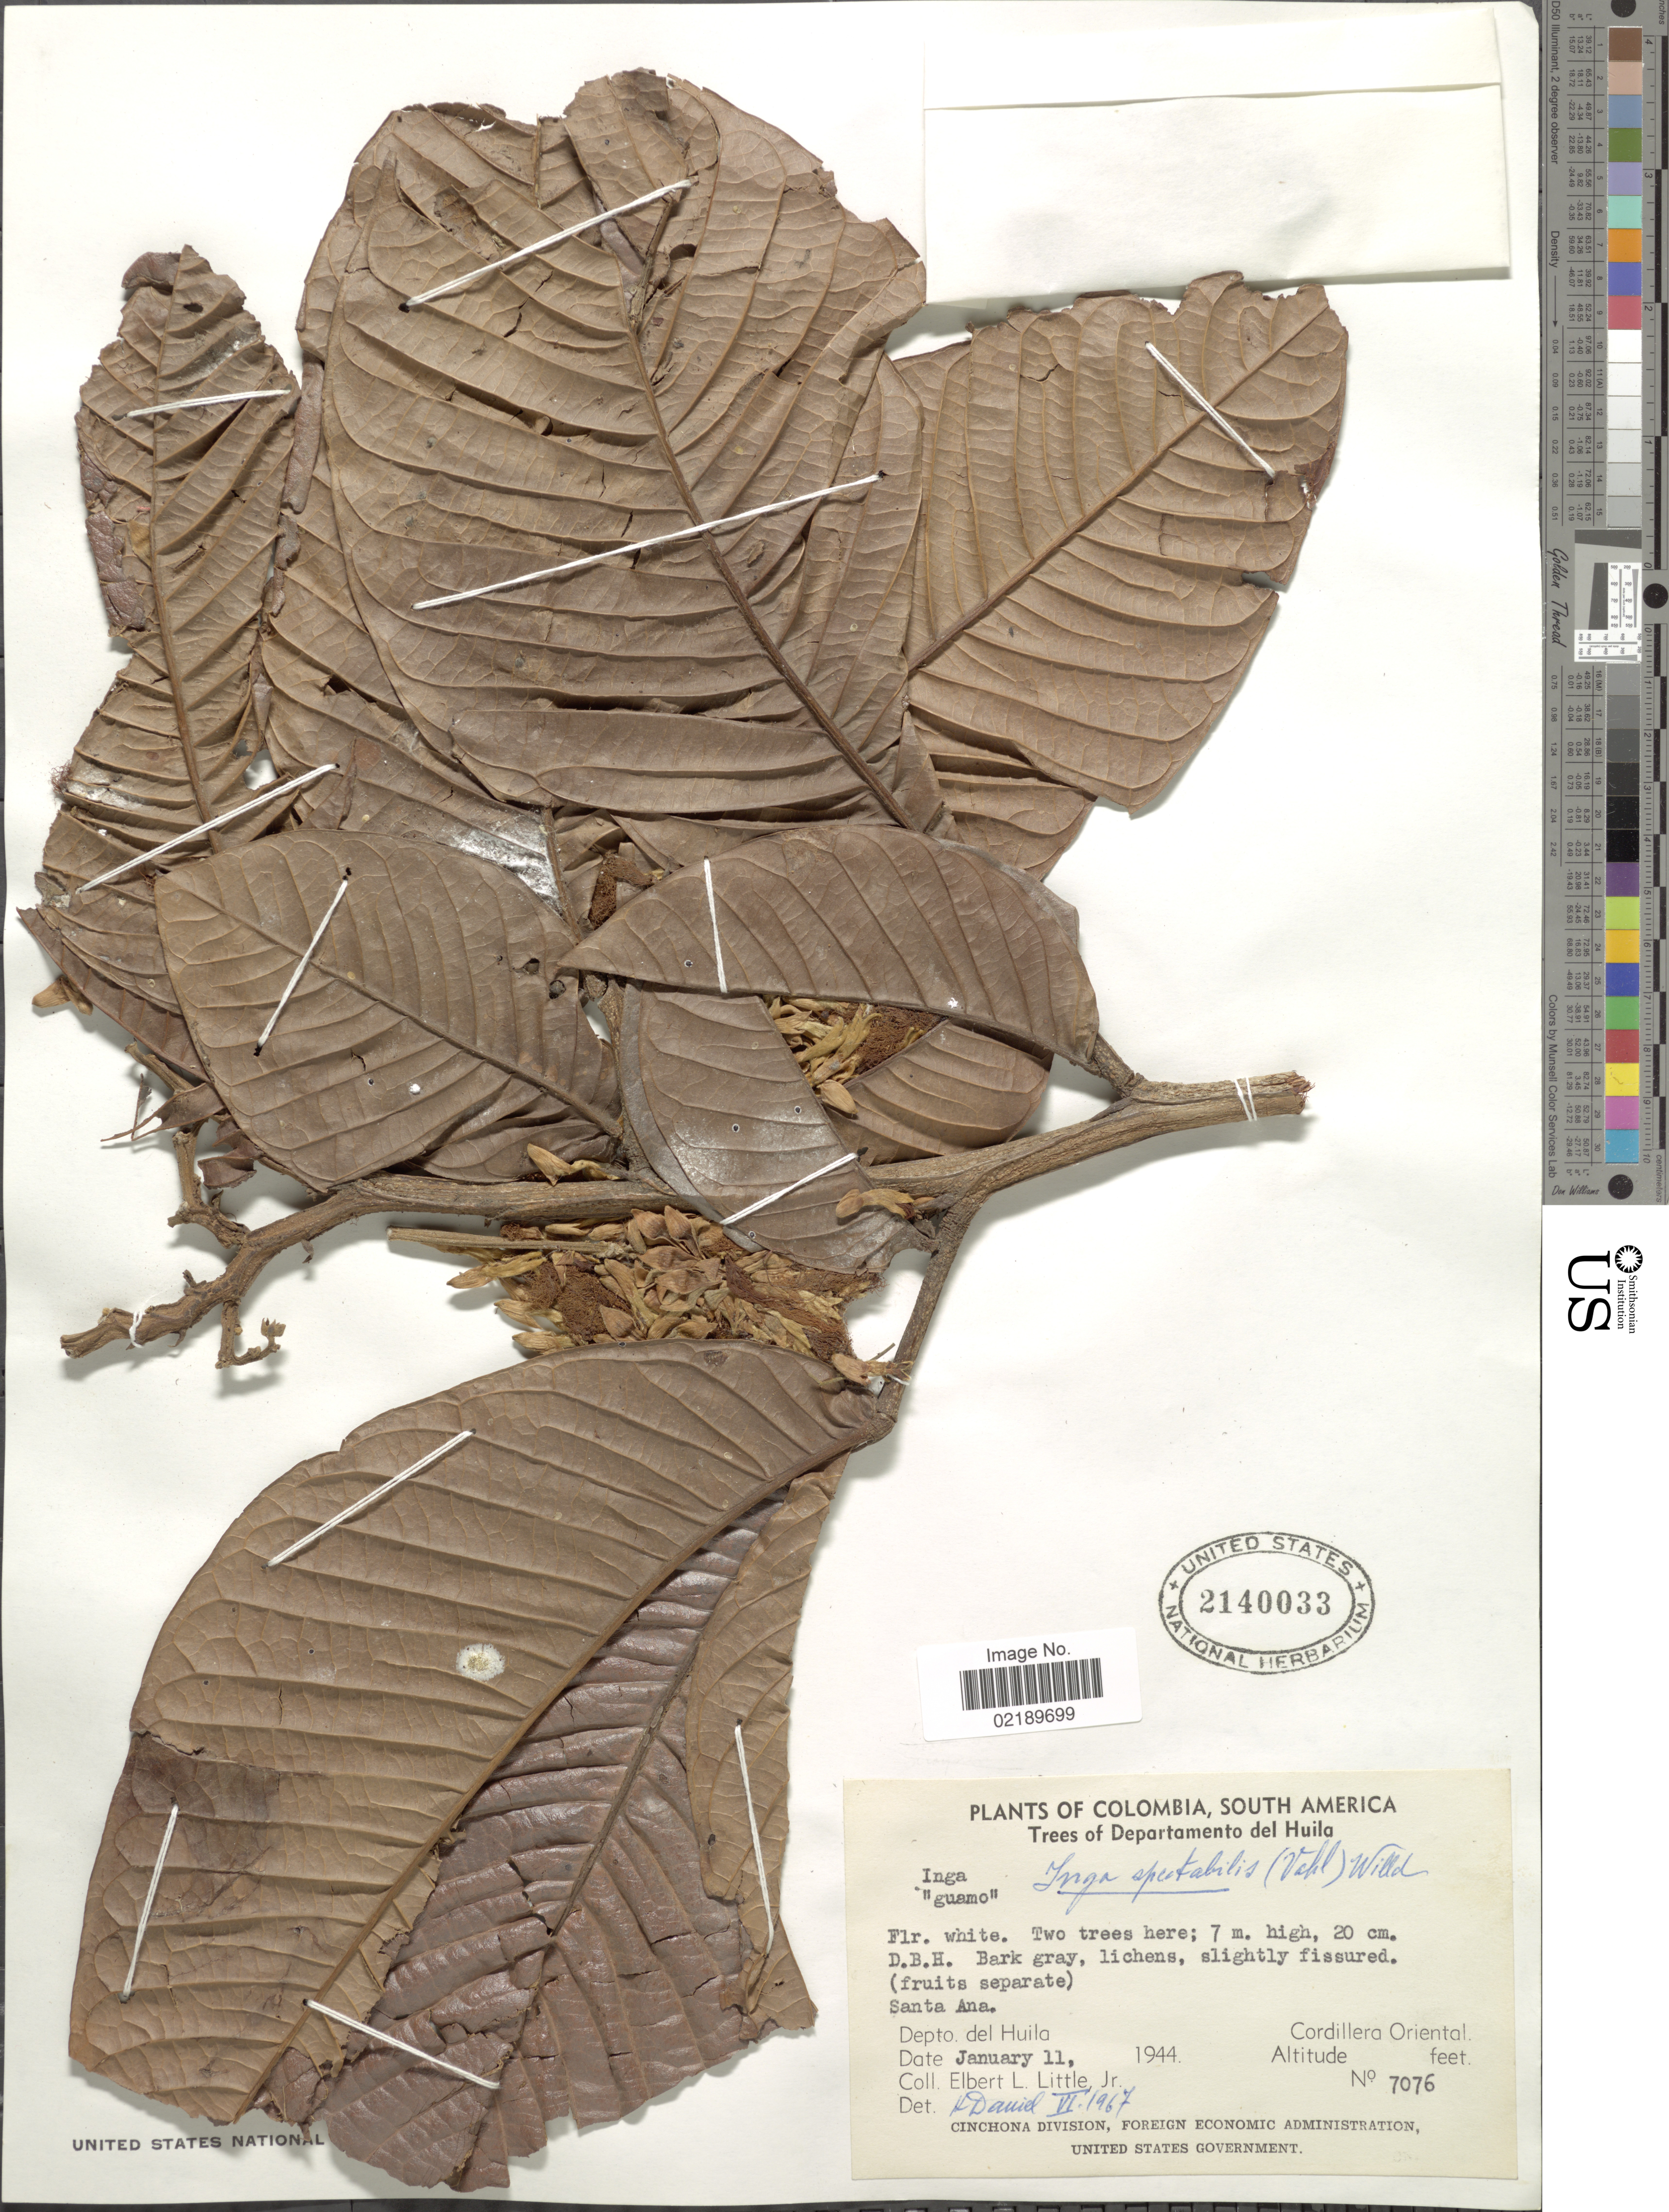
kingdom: Plantae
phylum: Tracheophyta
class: Magnoliopsida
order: Fabales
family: Fabaceae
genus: Inga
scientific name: Inga spectabilis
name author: (Vahl) Willd.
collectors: E. L. Little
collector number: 7076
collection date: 1944-01-11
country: Colombia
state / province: Huila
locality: Santa Ana. Depto. del Huila. Cordillera Oriental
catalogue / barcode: US 2140033